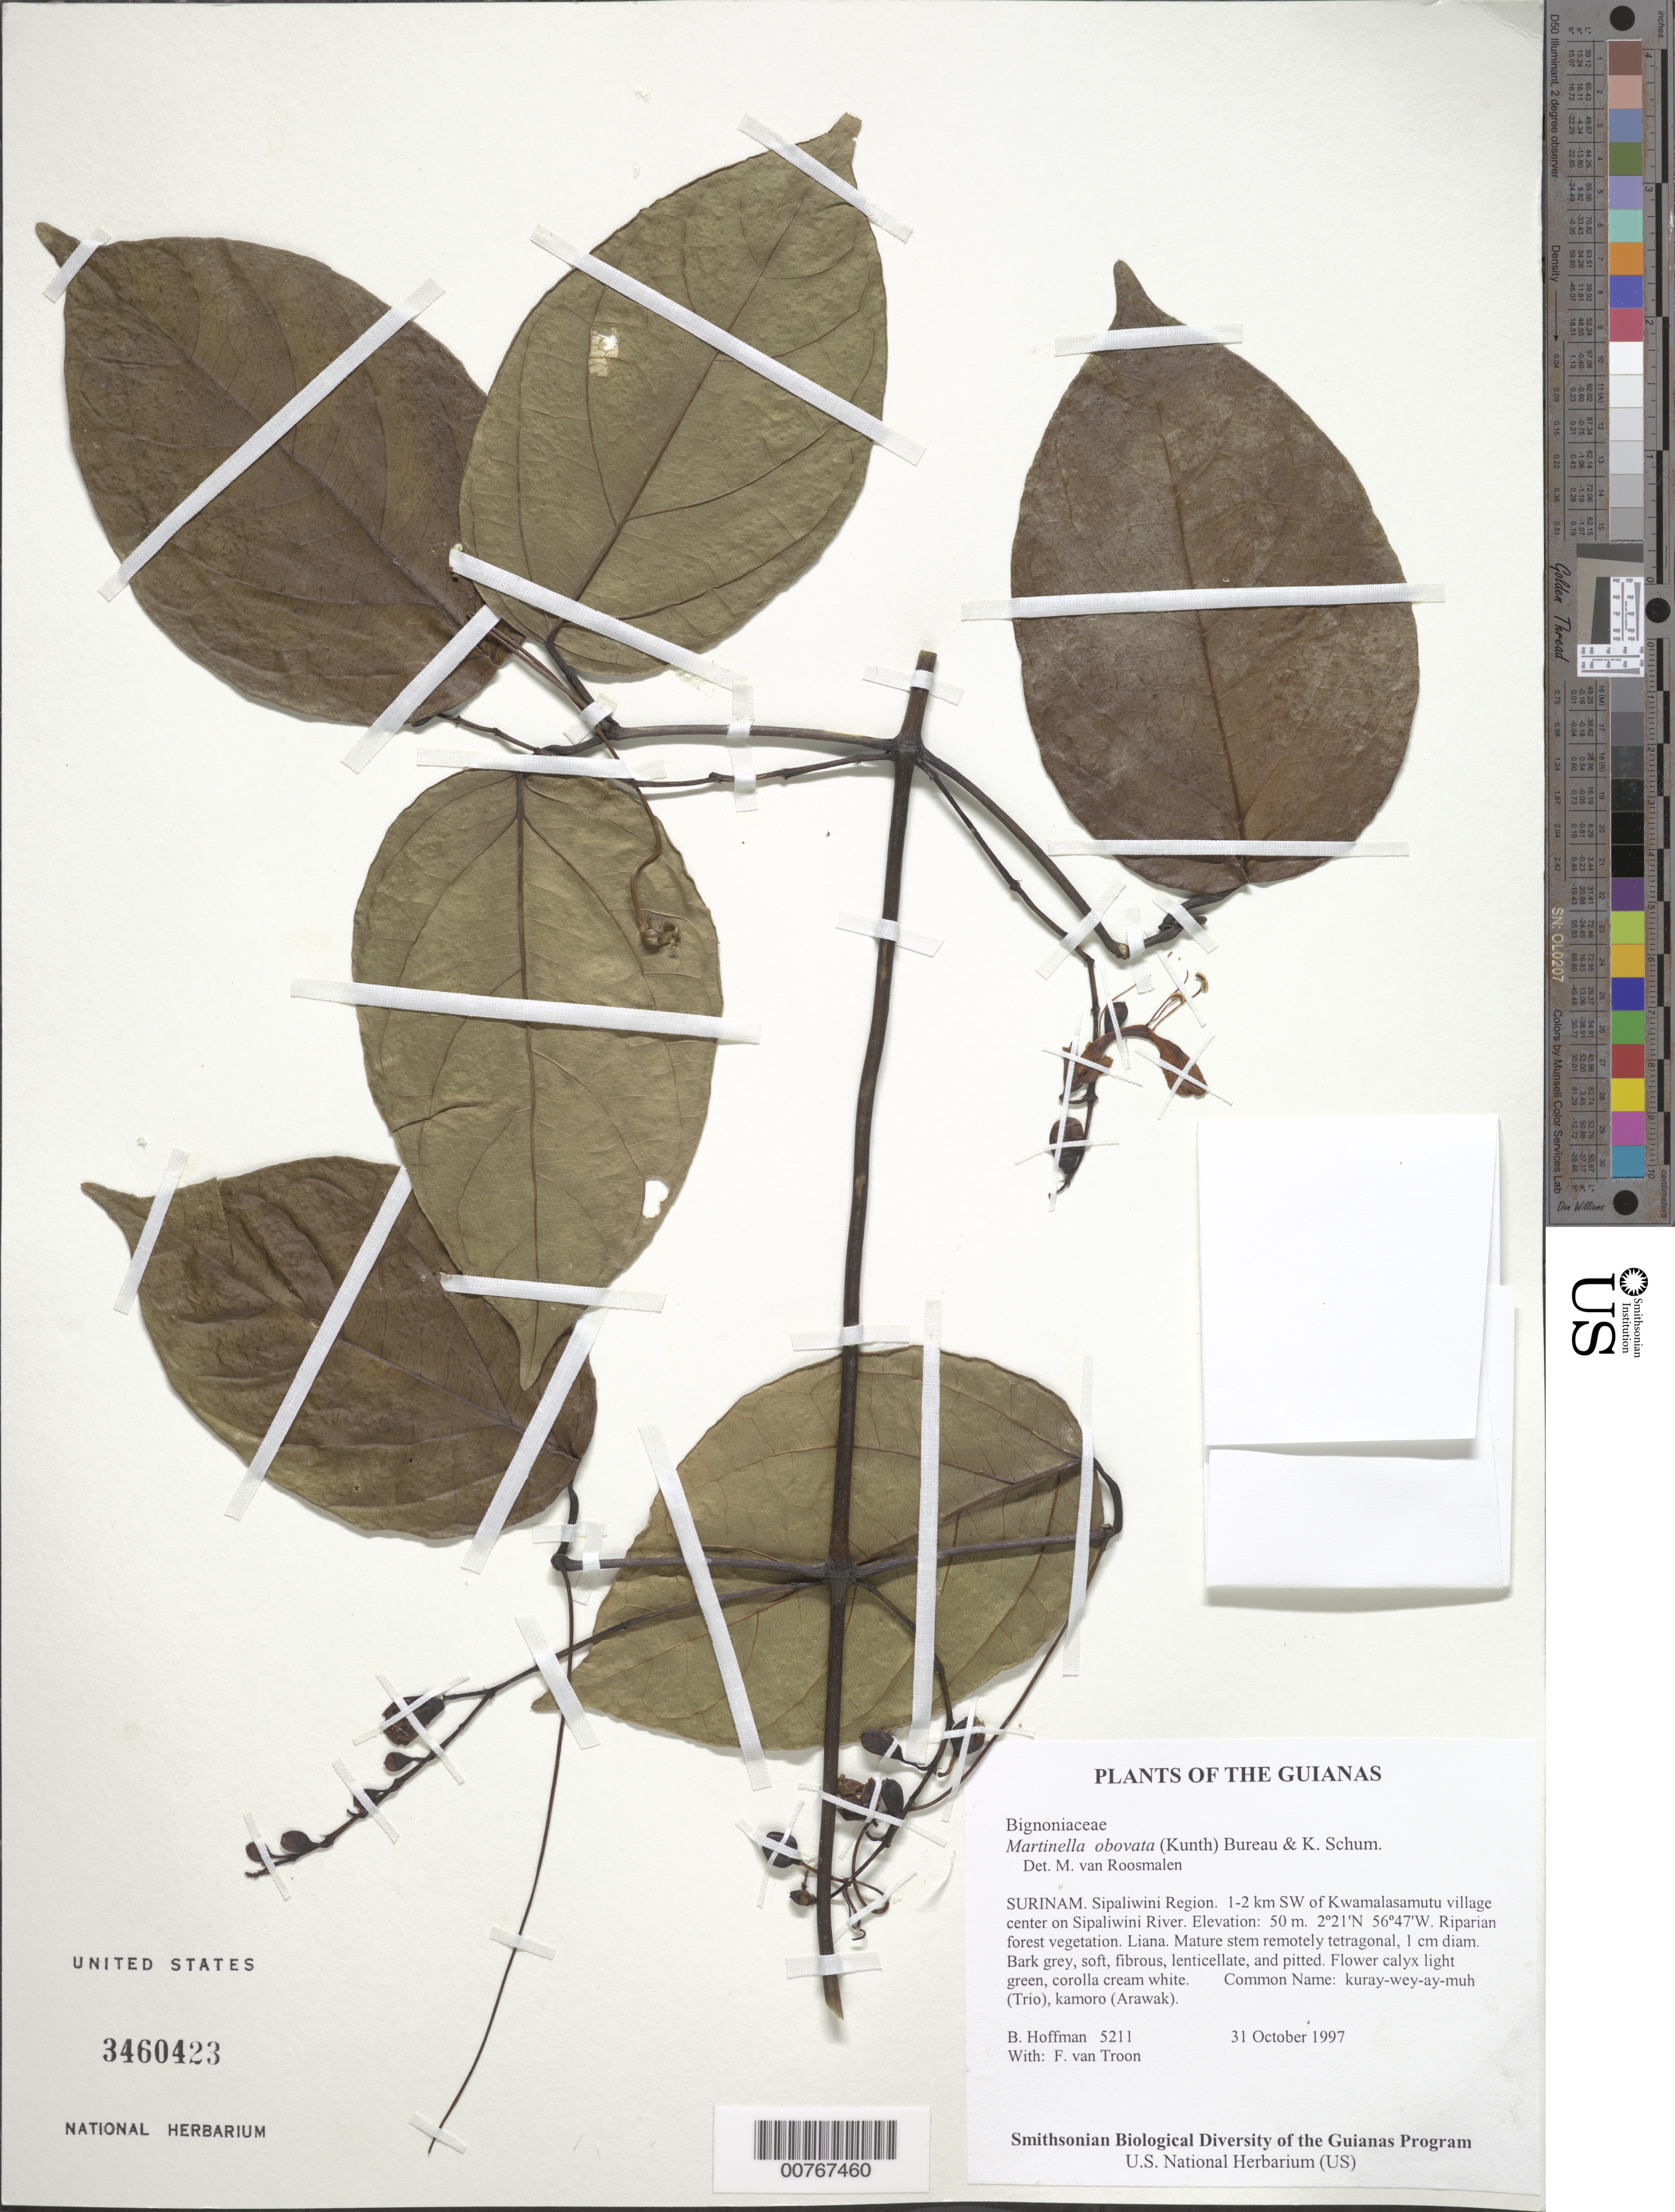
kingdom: Plantae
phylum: Tracheophyta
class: Magnoliopsida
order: Lamiales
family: Bignoniaceae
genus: Martinella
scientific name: Martinella obovata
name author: (Kunth) Bureau & K. Schum.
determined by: Roosmalen, M. van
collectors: B. Hoffman & F. Troon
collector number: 5211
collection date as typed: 31 October 1997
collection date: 1997-10-31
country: Suriname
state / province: Sipaliwini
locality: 1-2 km SW of Kwamalasamutu village center on Sipaliwini River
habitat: Riparian forest vegetation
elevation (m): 50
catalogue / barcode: US 3460423